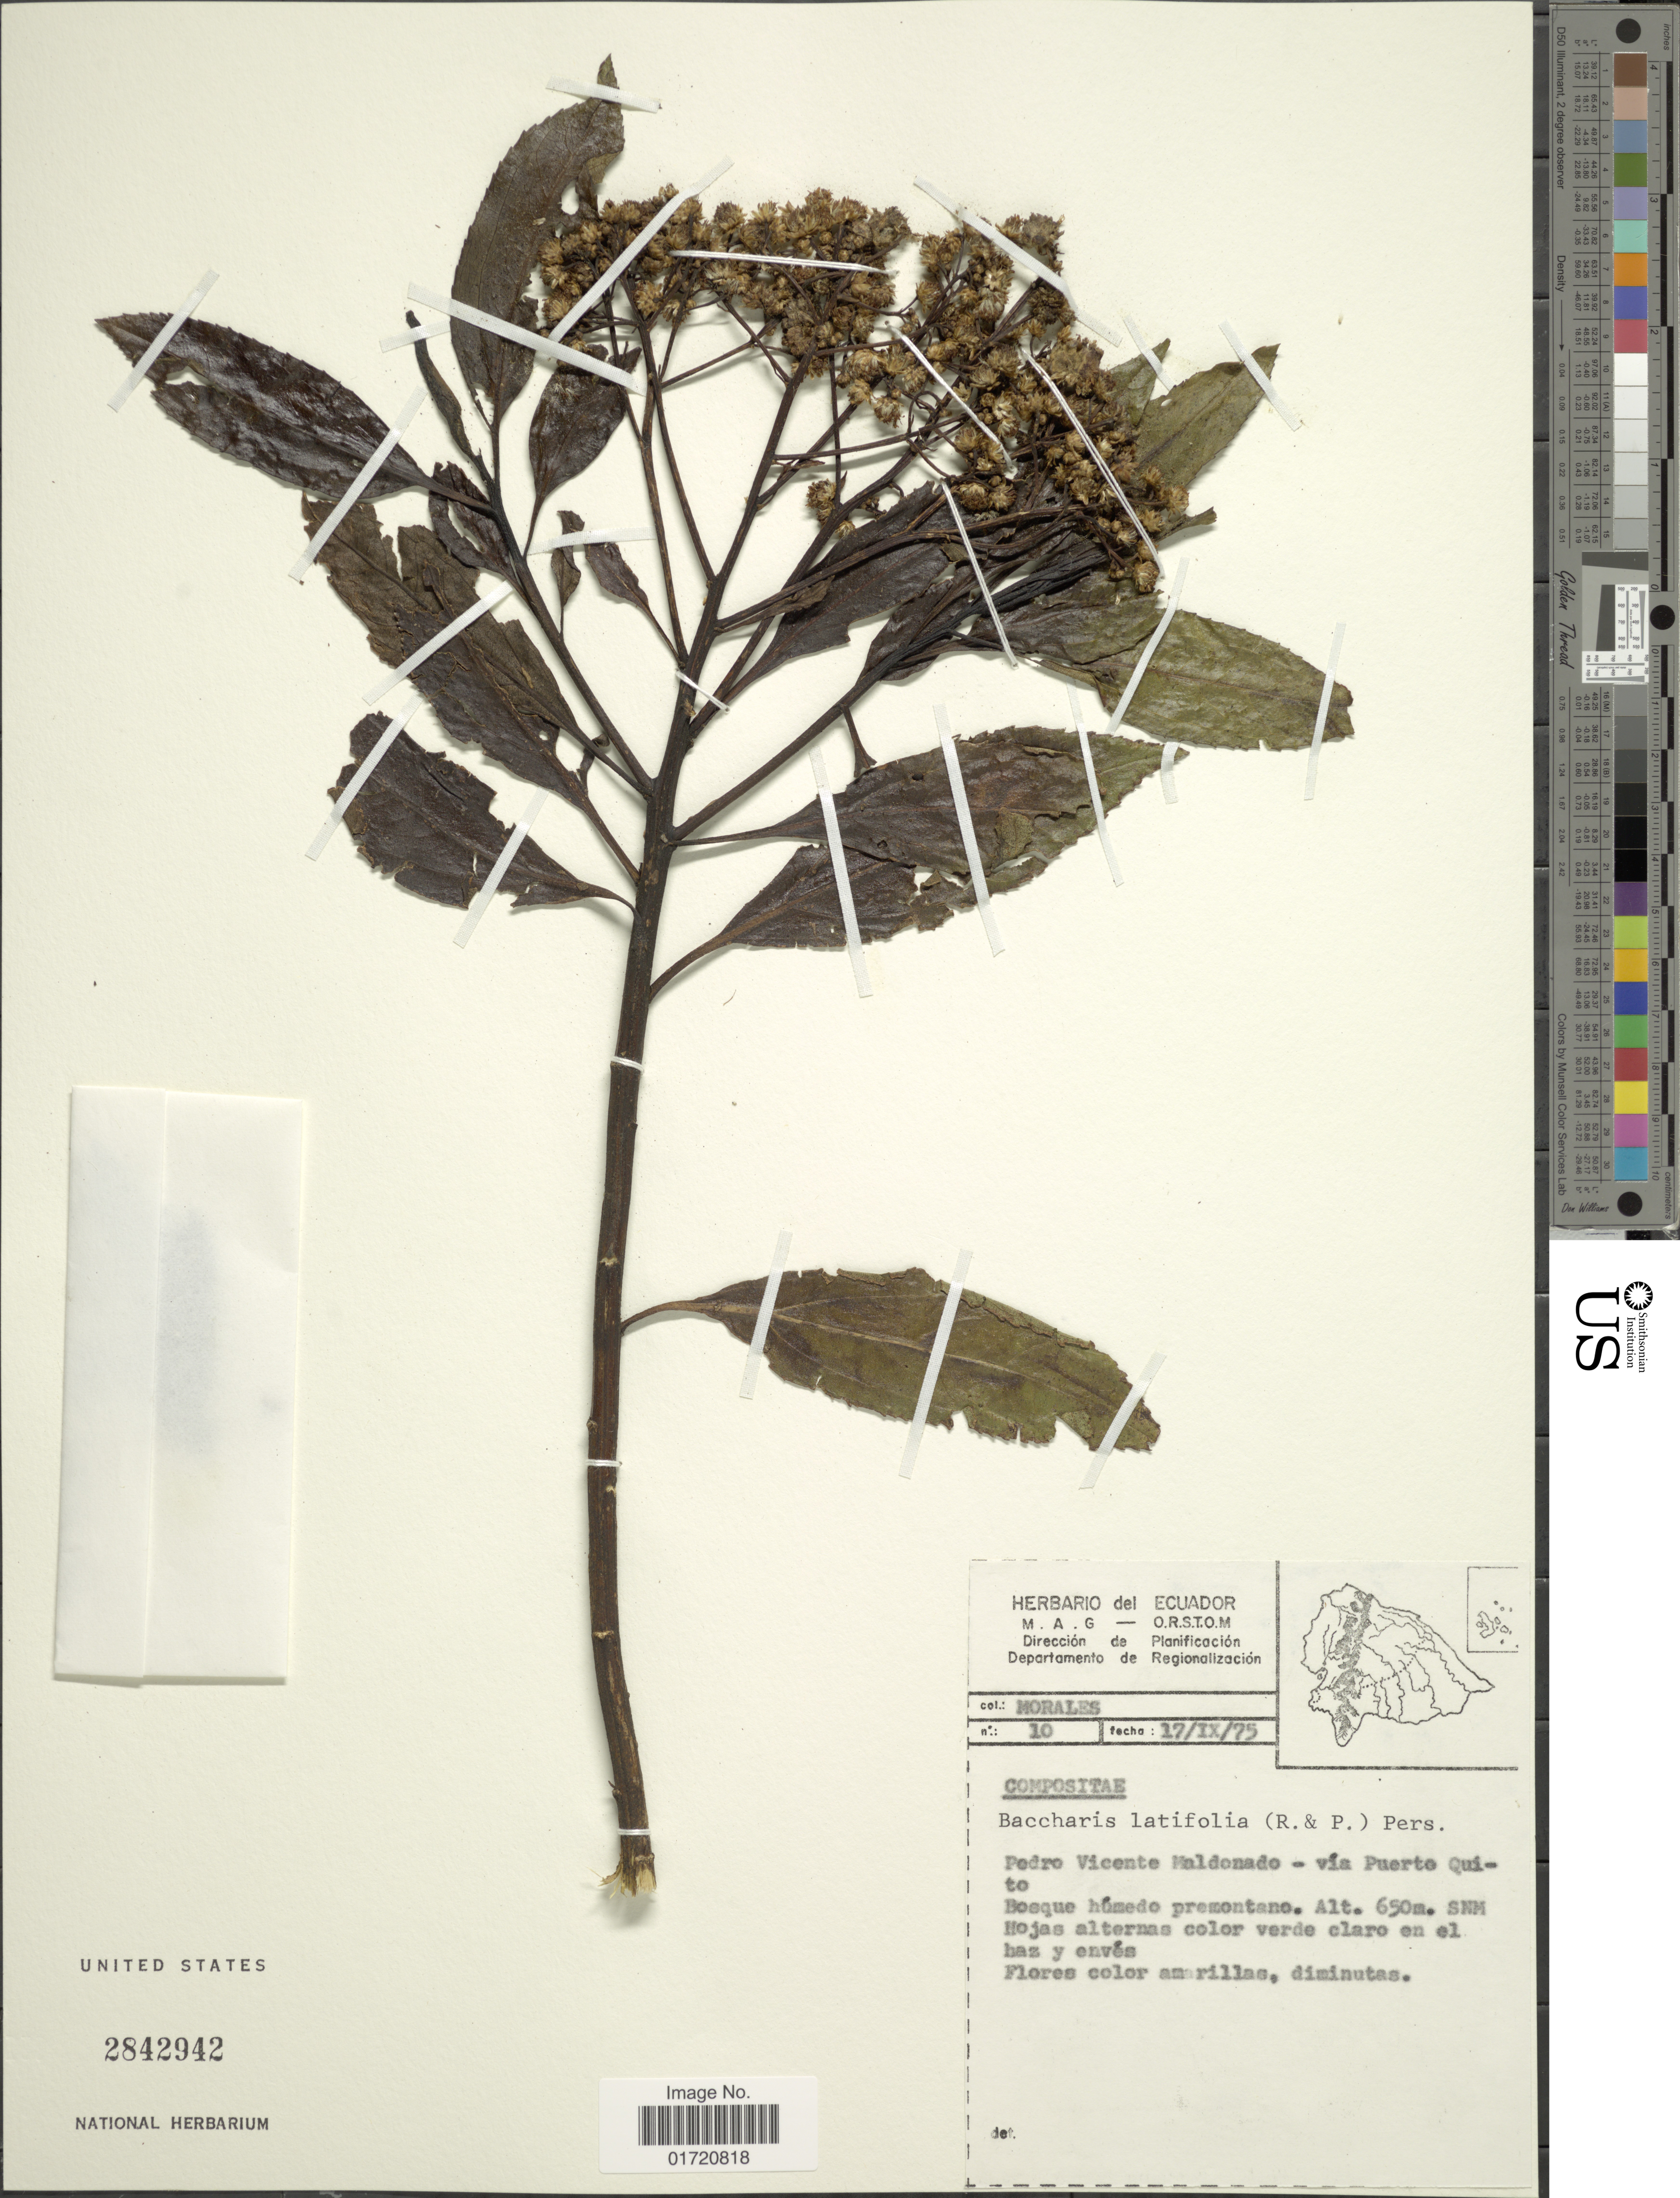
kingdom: Plantae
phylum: Tracheophyta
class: Magnoliopsida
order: Asterales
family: Asteraceae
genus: Baccharis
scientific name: Baccharis latifolia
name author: (Ruiz & Pav.) Pers.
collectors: -. Morales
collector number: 10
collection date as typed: Transcribed d/m/y: 17/9/75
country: Ecuador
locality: Pedro Vicente Maldonado-via Puerto Quito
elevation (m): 650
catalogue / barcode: US 2842942